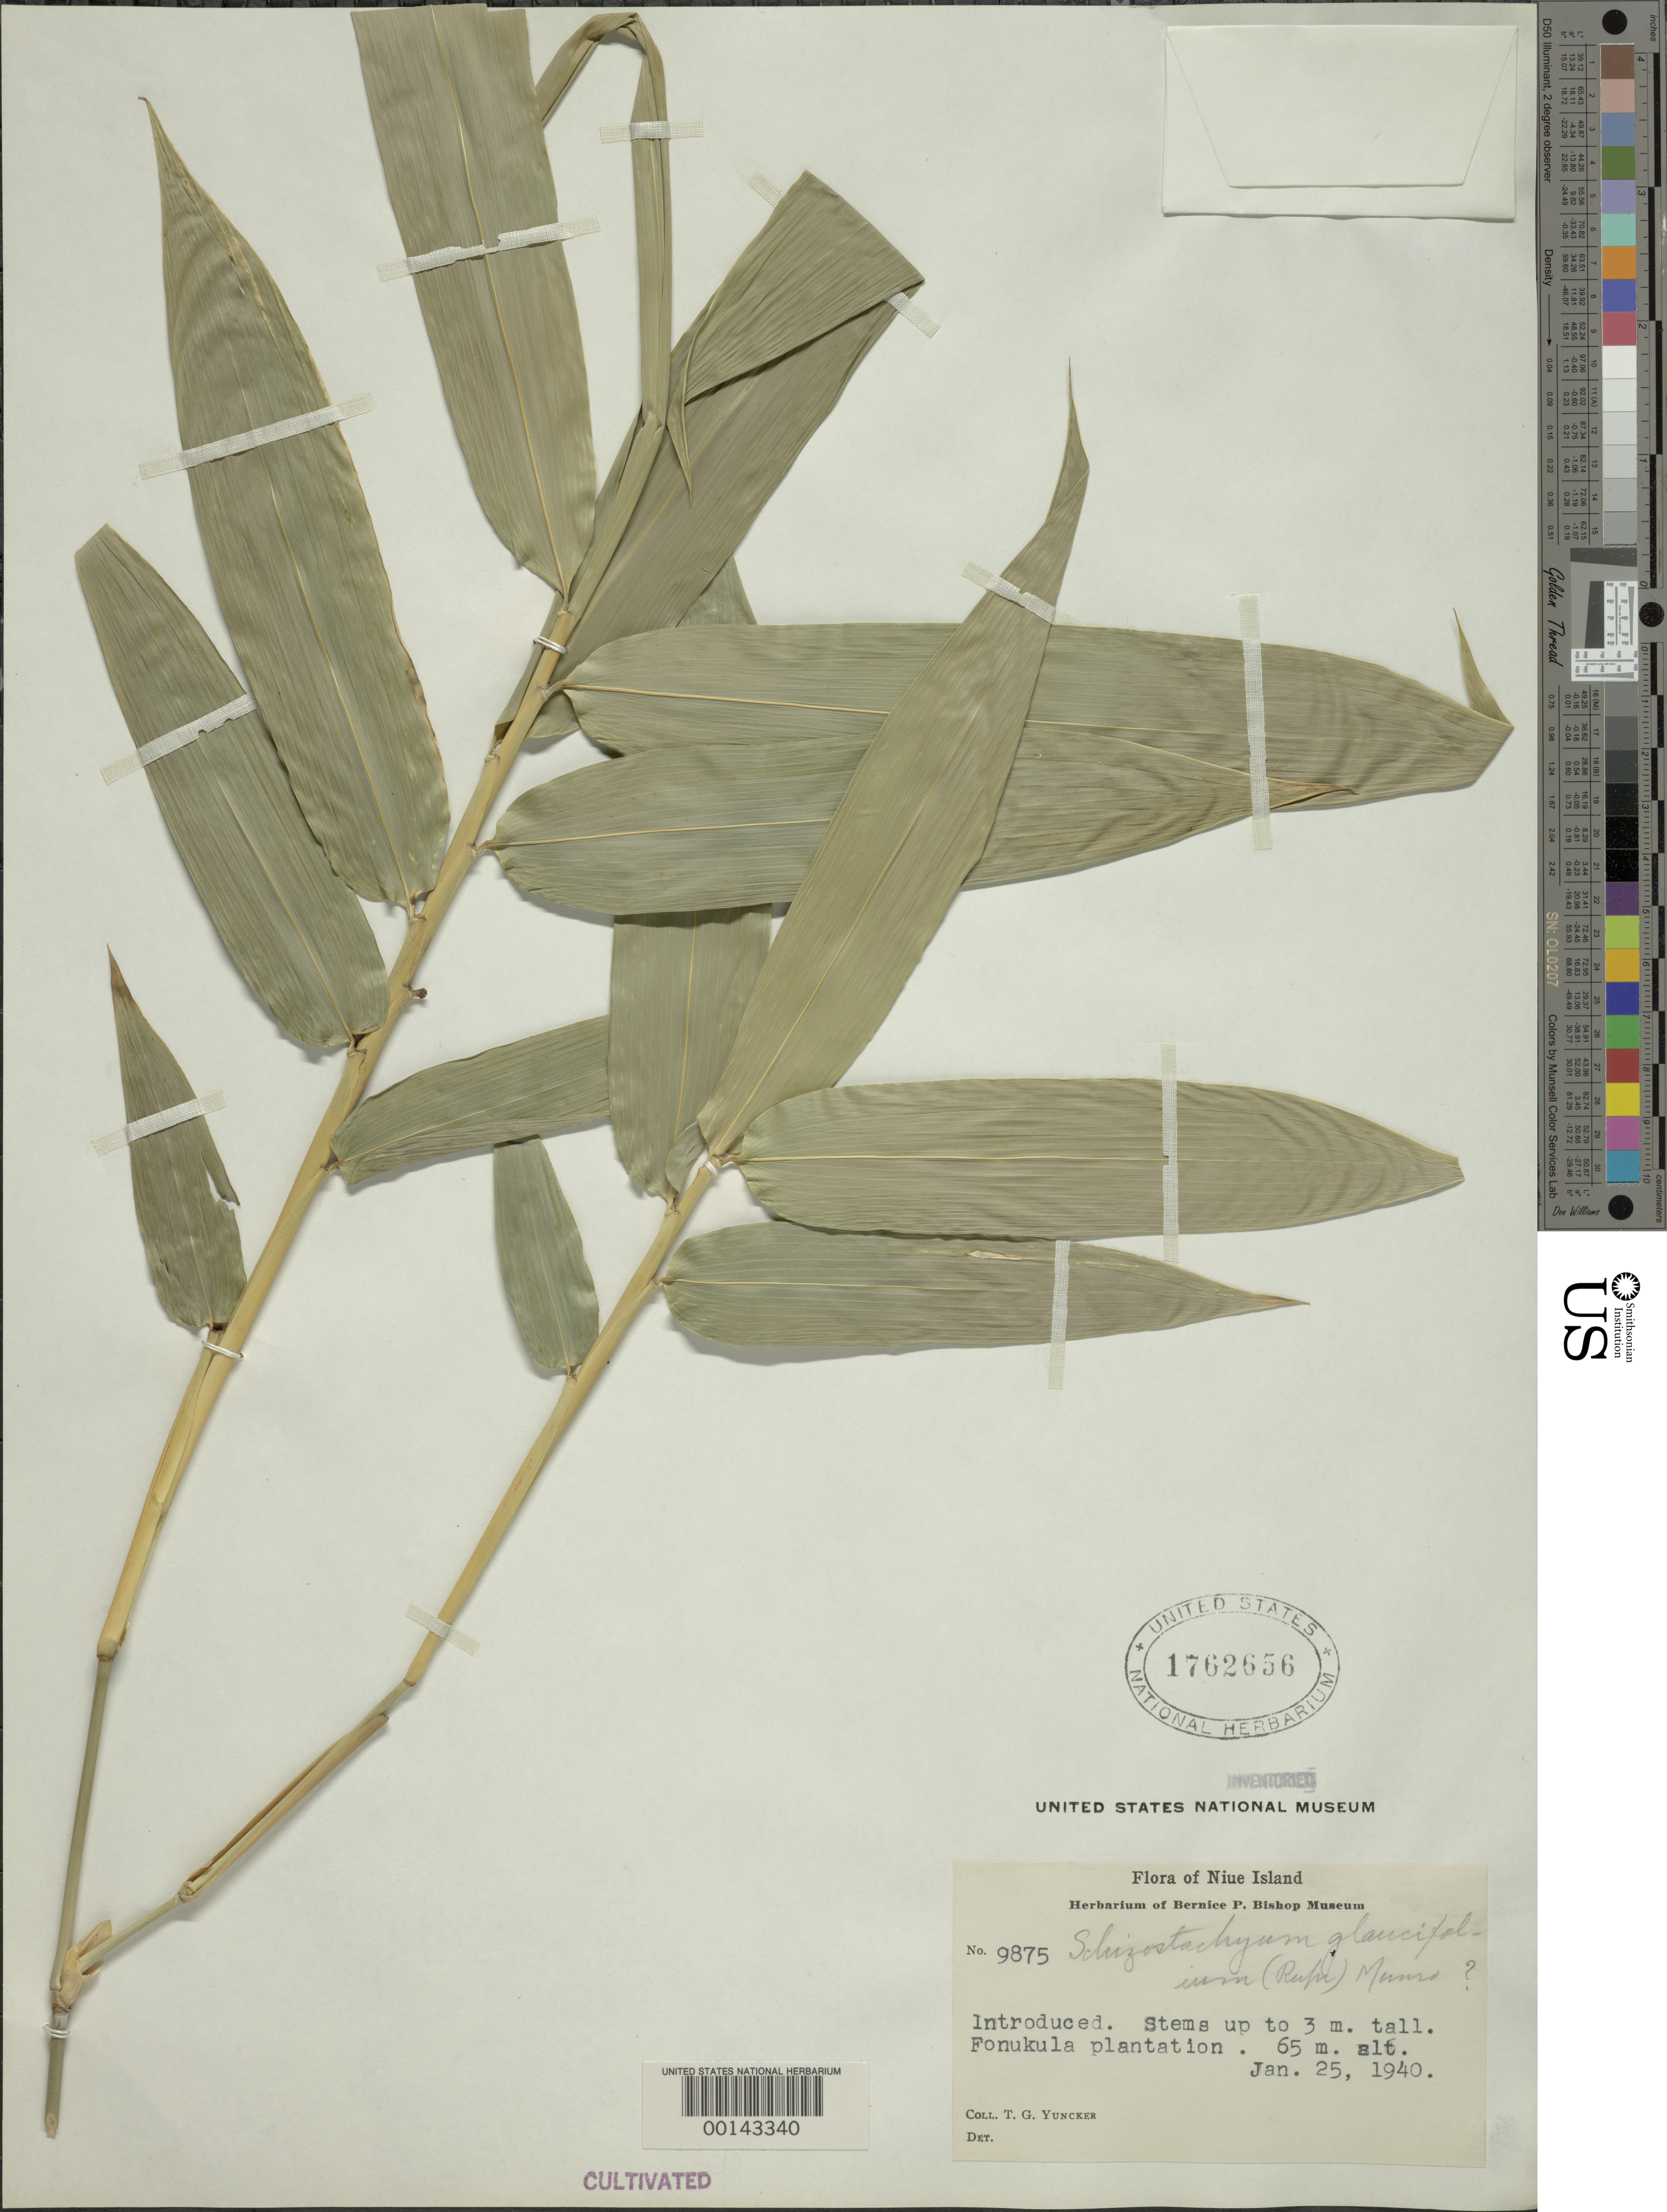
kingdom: Plantae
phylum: Tracheophyta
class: Liliopsida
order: Poales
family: Poaceae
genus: Schizostachyum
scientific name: Schizostachyum glaucifolium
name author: (Rupr.) Munro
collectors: T. G. Yuncker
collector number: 9875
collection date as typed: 25 Jan 1940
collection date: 1940-01-25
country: Niue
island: Niue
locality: Fonukula plantation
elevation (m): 65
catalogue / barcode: US 1762656